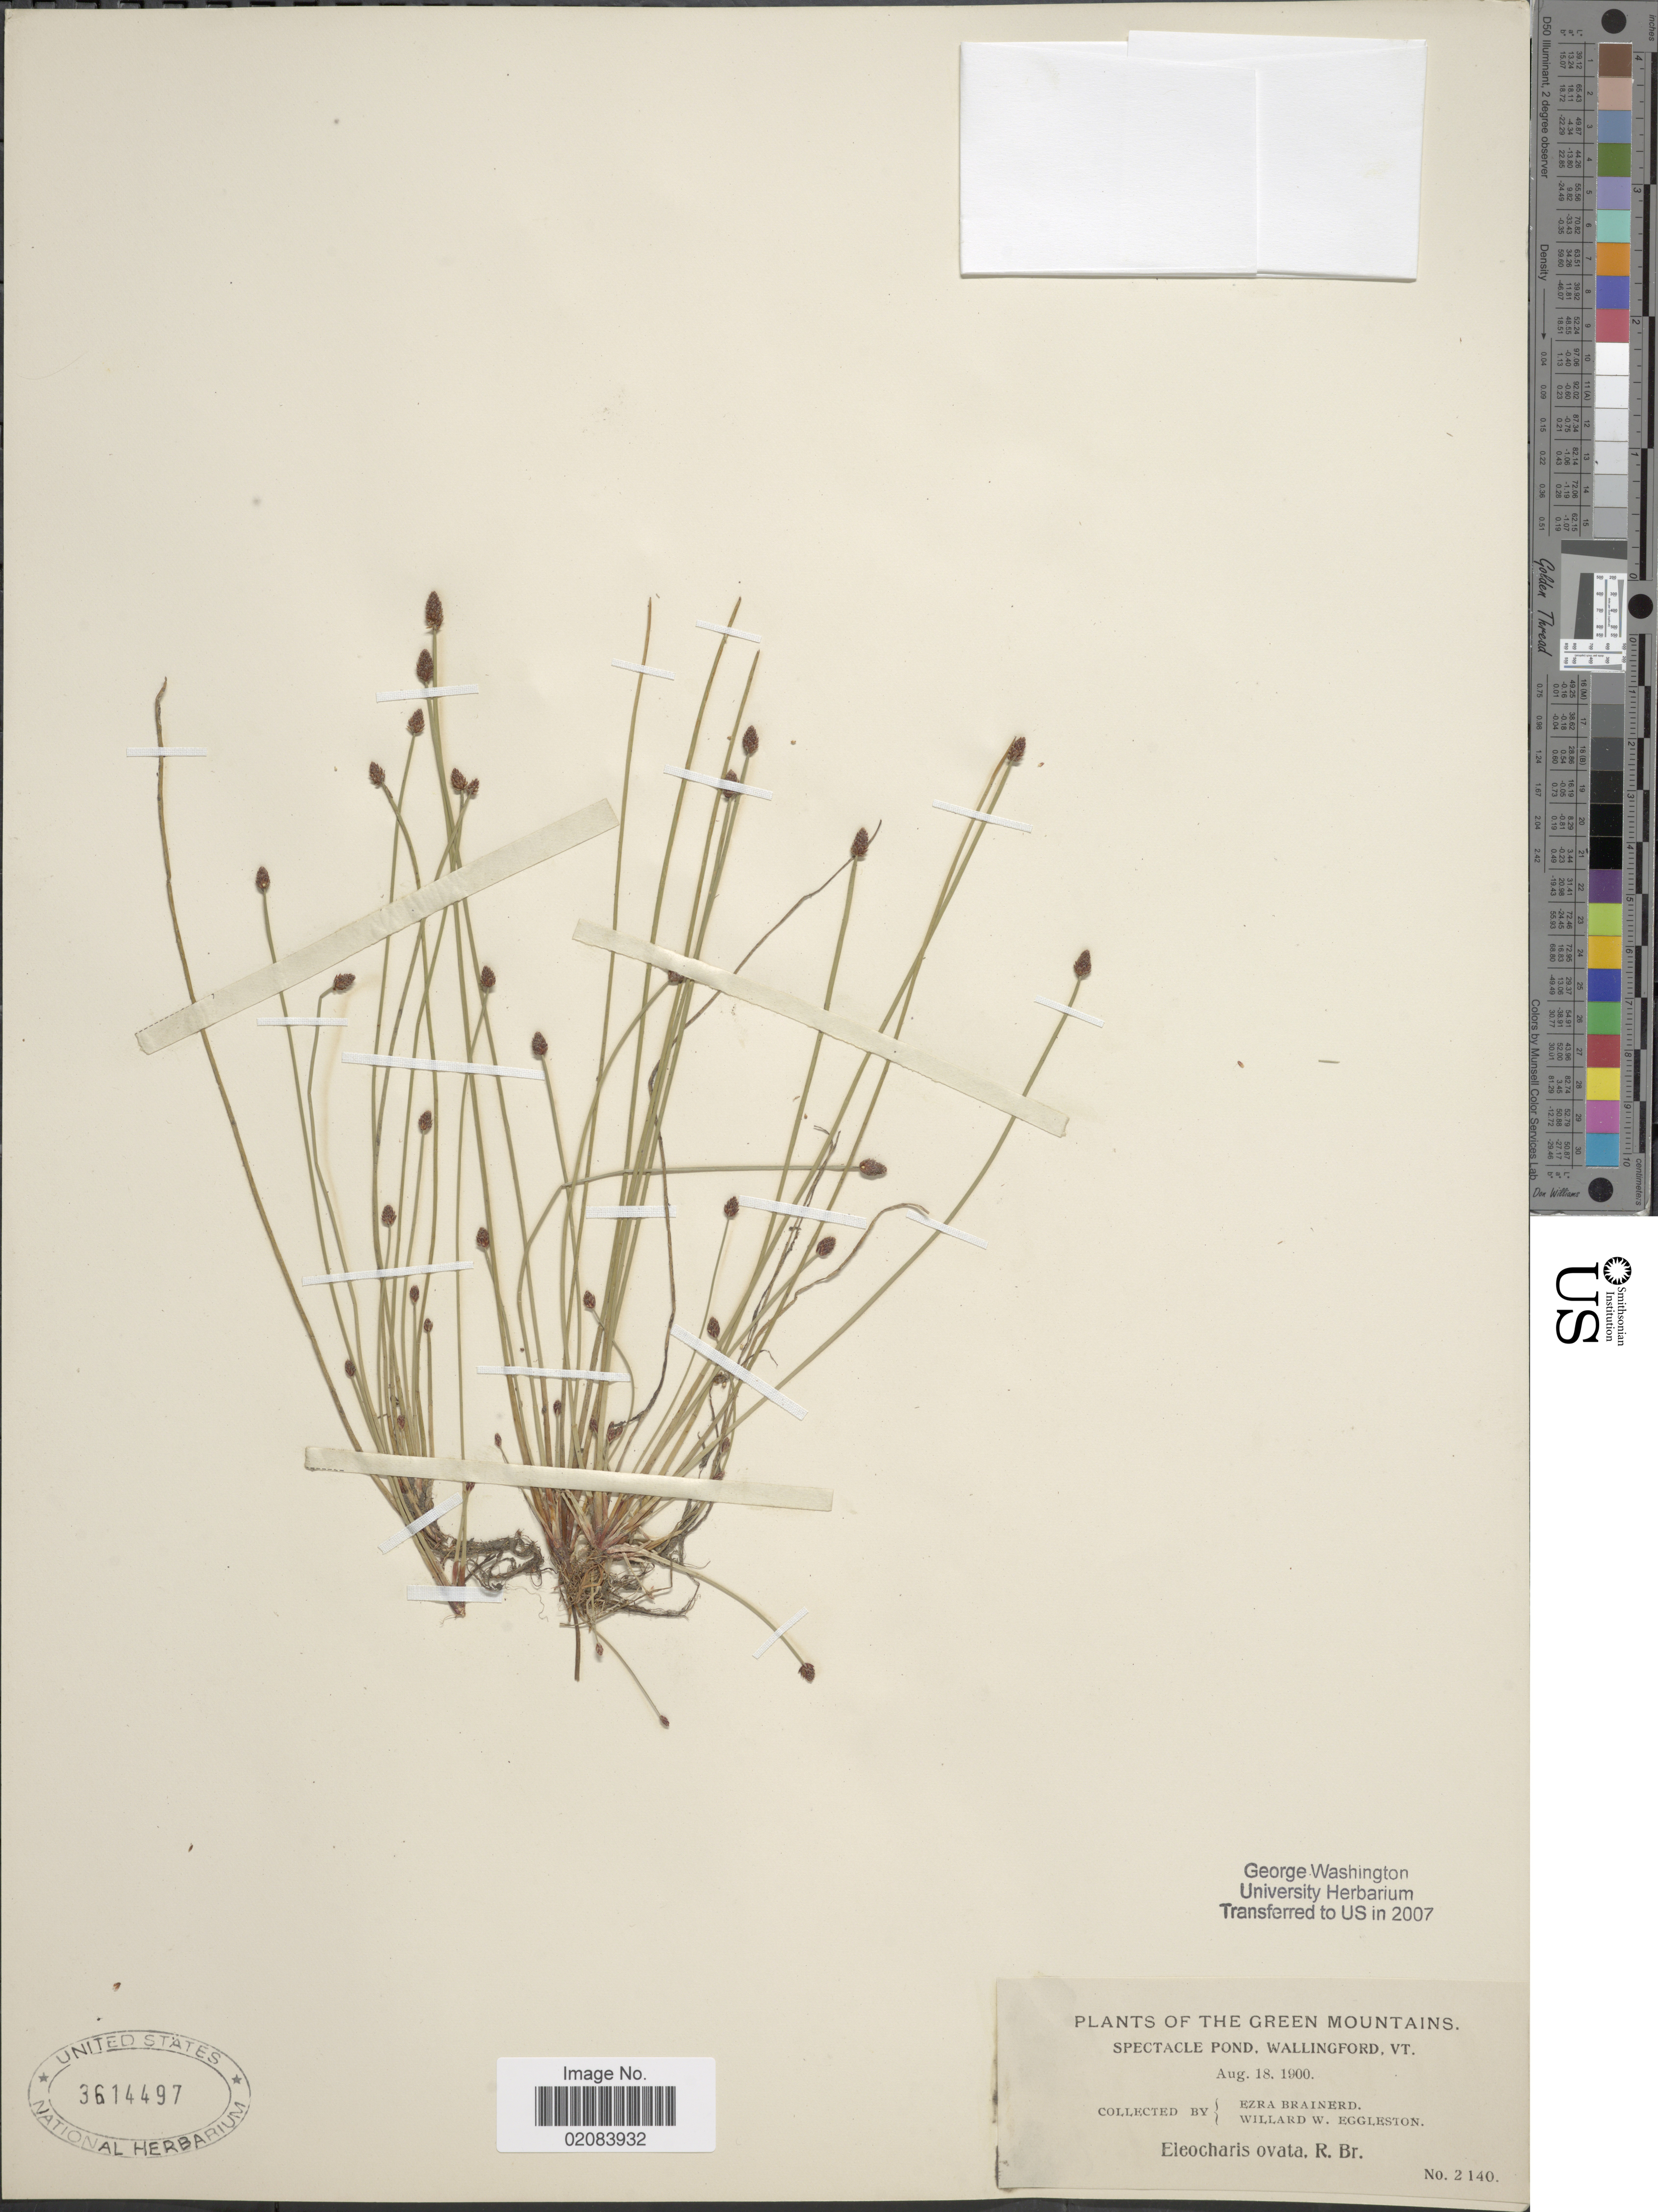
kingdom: Plantae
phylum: Tracheophyta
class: Liliopsida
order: Poales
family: Cyperaceae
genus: Eleocharis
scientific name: Eleocharis ovata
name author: (Roth) Roem. & Schult.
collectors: E. Brainerd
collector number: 2140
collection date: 1900-08-18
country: United States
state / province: Vermont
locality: Green Mountains, Spectacle Pond, Wallingford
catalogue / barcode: US 3614497